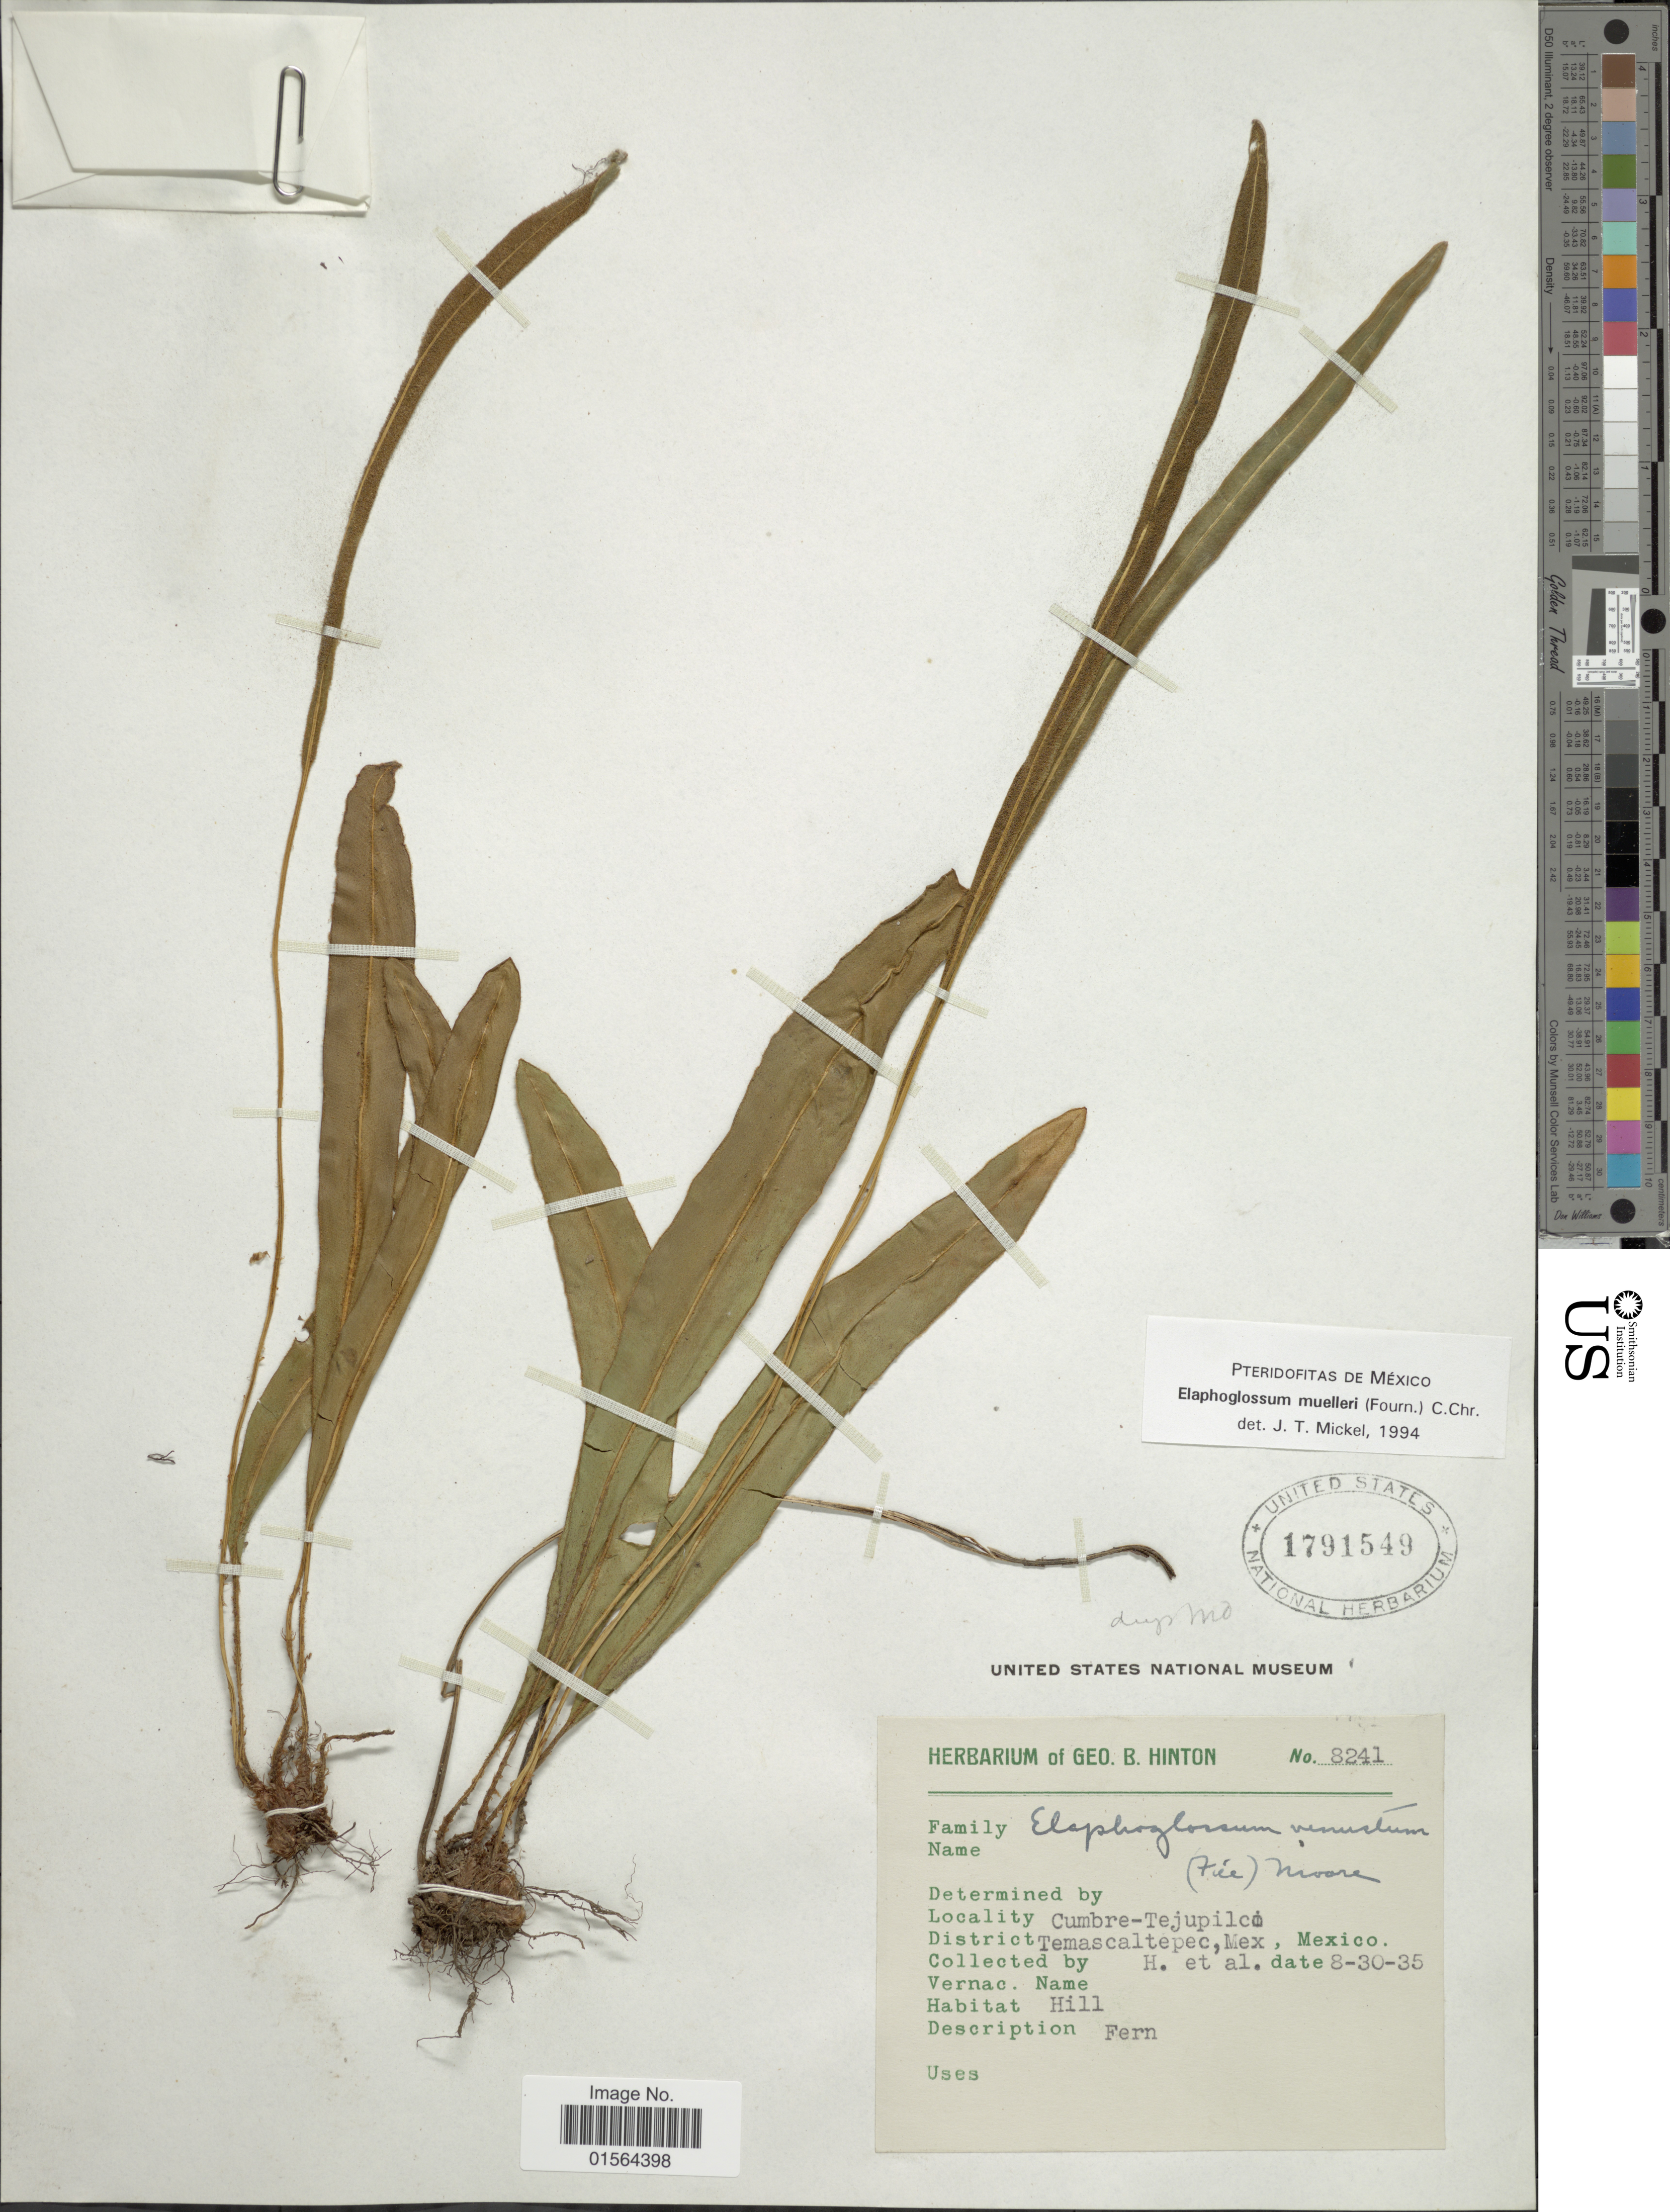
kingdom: Plantae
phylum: Tracheophyta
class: Polypodiopsida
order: Polypodiales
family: Dryopteridaceae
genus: Elaphoglossum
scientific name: Elaphoglossum muelleri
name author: (E. Fourn.) C. Chr.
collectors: G. B. Hinton & et al.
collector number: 8241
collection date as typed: Transcribed d/m/y: 30/8/35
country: Mexico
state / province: México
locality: Cumbre-Tejupilco, District Temascaltepec, Mex.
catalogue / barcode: US 1791549